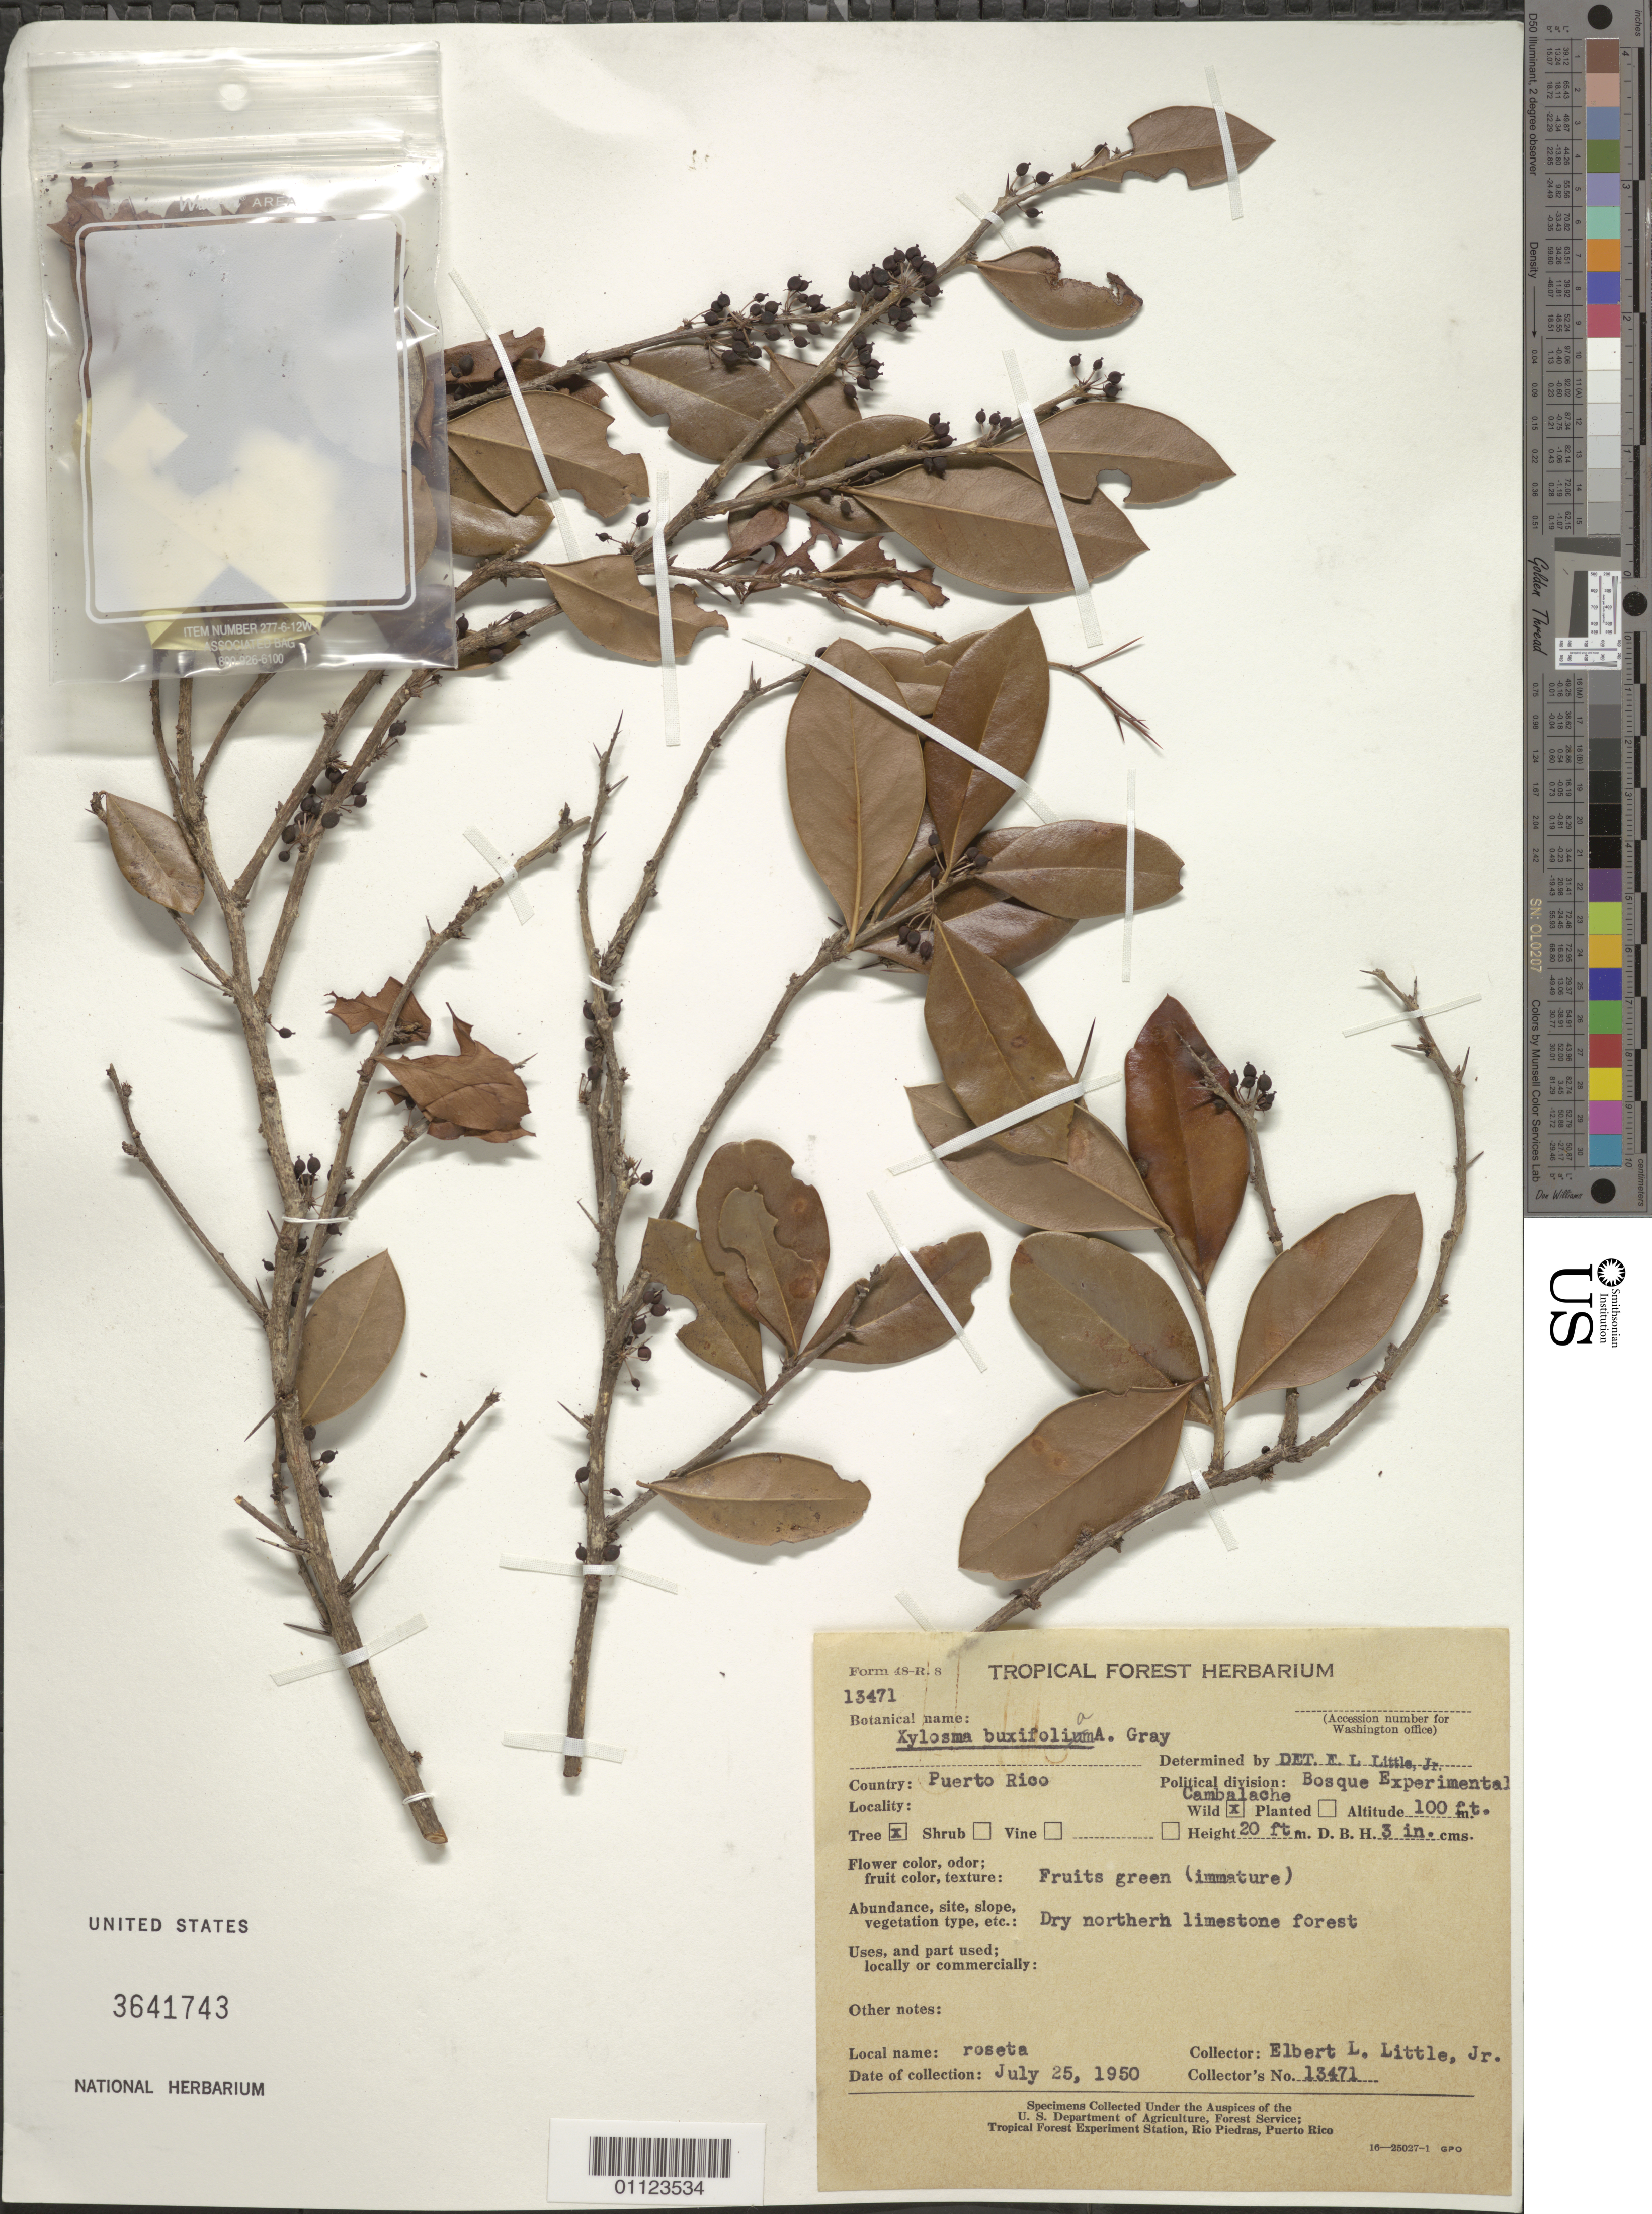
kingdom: Plantae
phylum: Tracheophyta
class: Magnoliopsida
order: Malpighiales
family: Salicaceae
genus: Xylosma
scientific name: Xylosma buxifolia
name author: A. Gray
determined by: Little, Elbert L., Jr., (FSSR), United States Department of Agriculture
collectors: E. L. Little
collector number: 13471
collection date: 1950-07-25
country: Puerto Rico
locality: Bosque Experimental Cambalache.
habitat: Dry northern limestone forest.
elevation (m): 30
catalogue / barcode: US 3641743